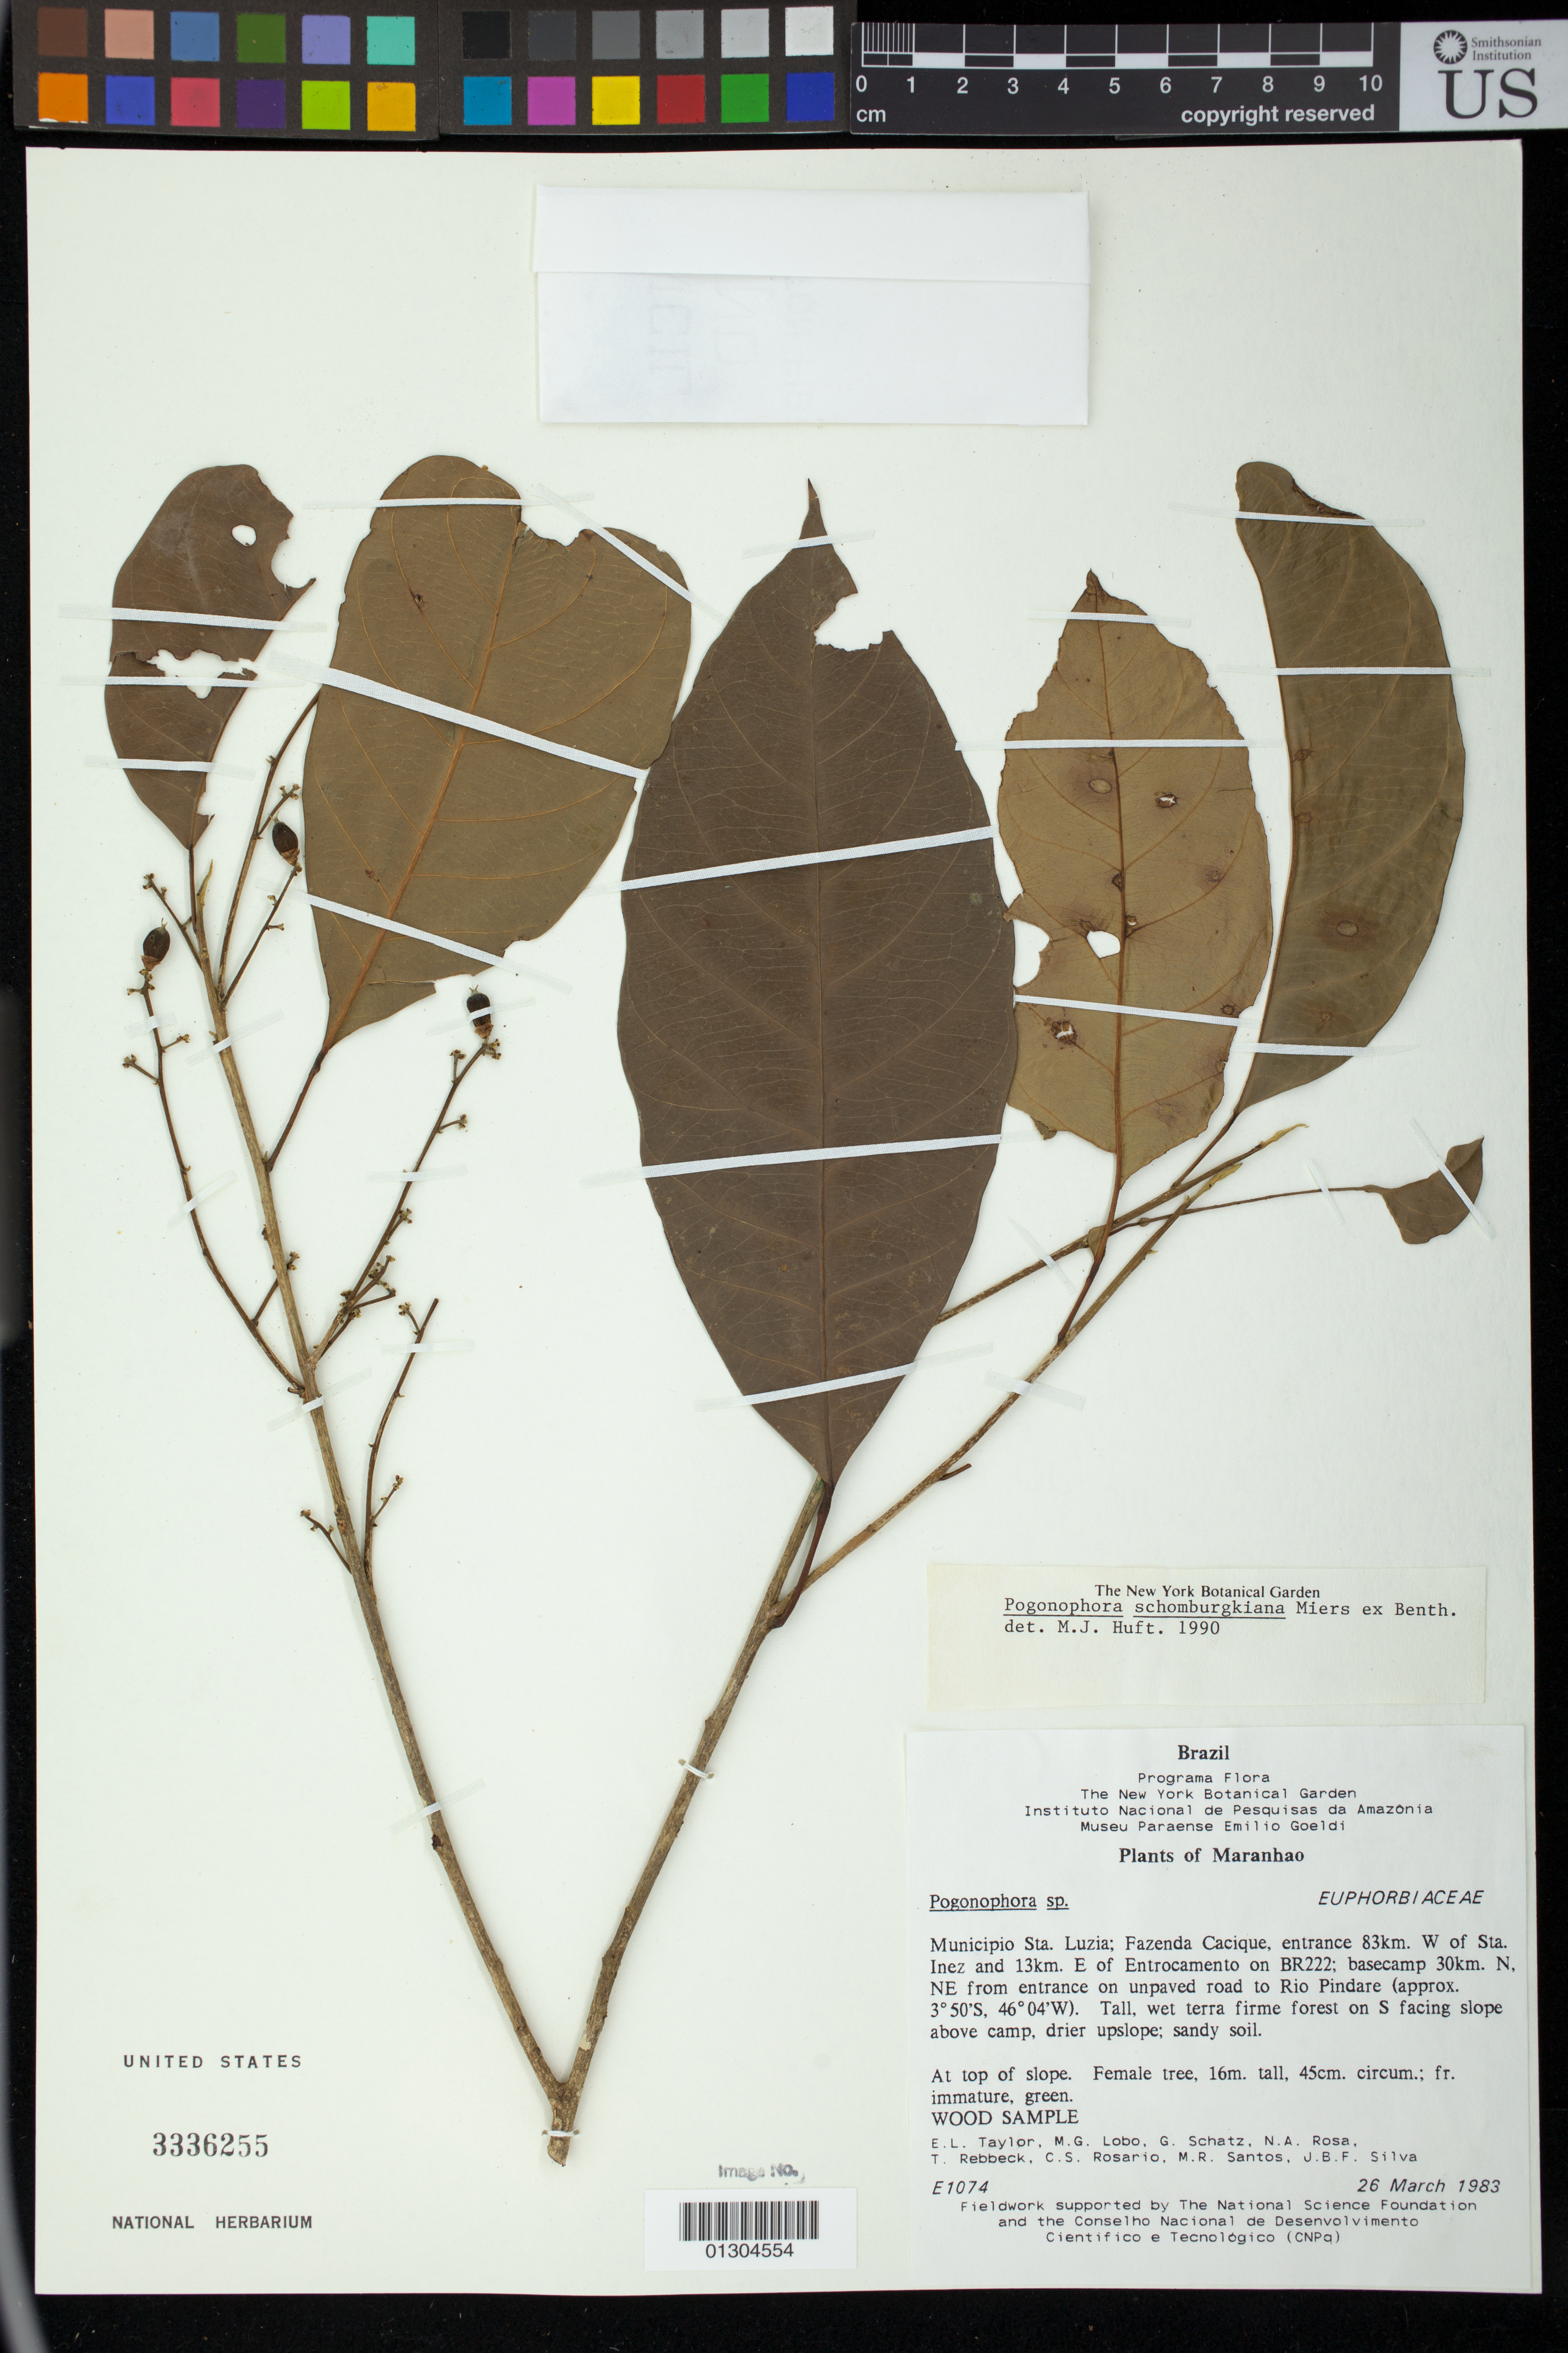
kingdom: Plantae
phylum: Tracheophyta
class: Magnoliopsida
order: Malpighiales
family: Peraceae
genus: Pogonophora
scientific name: Pogonophora schomburgkiana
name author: Miers ex Benth.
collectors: E. L. Taylor, M. Lobo, G. Schatz, N. A. Rosa, T. Rebbeck, C. S. Rosário, M. R. Santos & J. B. Silva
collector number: E1074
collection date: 1983-03-26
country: Brazil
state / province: Maranhao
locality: Municipio Sta. Luzia; Fazenda Cacique entrance 83km. W of Sta. Inez and 13km. E of Entrocamento on BR222; basecamp 30km. N, NE from entrance on unpaved road to Rio Pindare.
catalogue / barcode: US 3336255